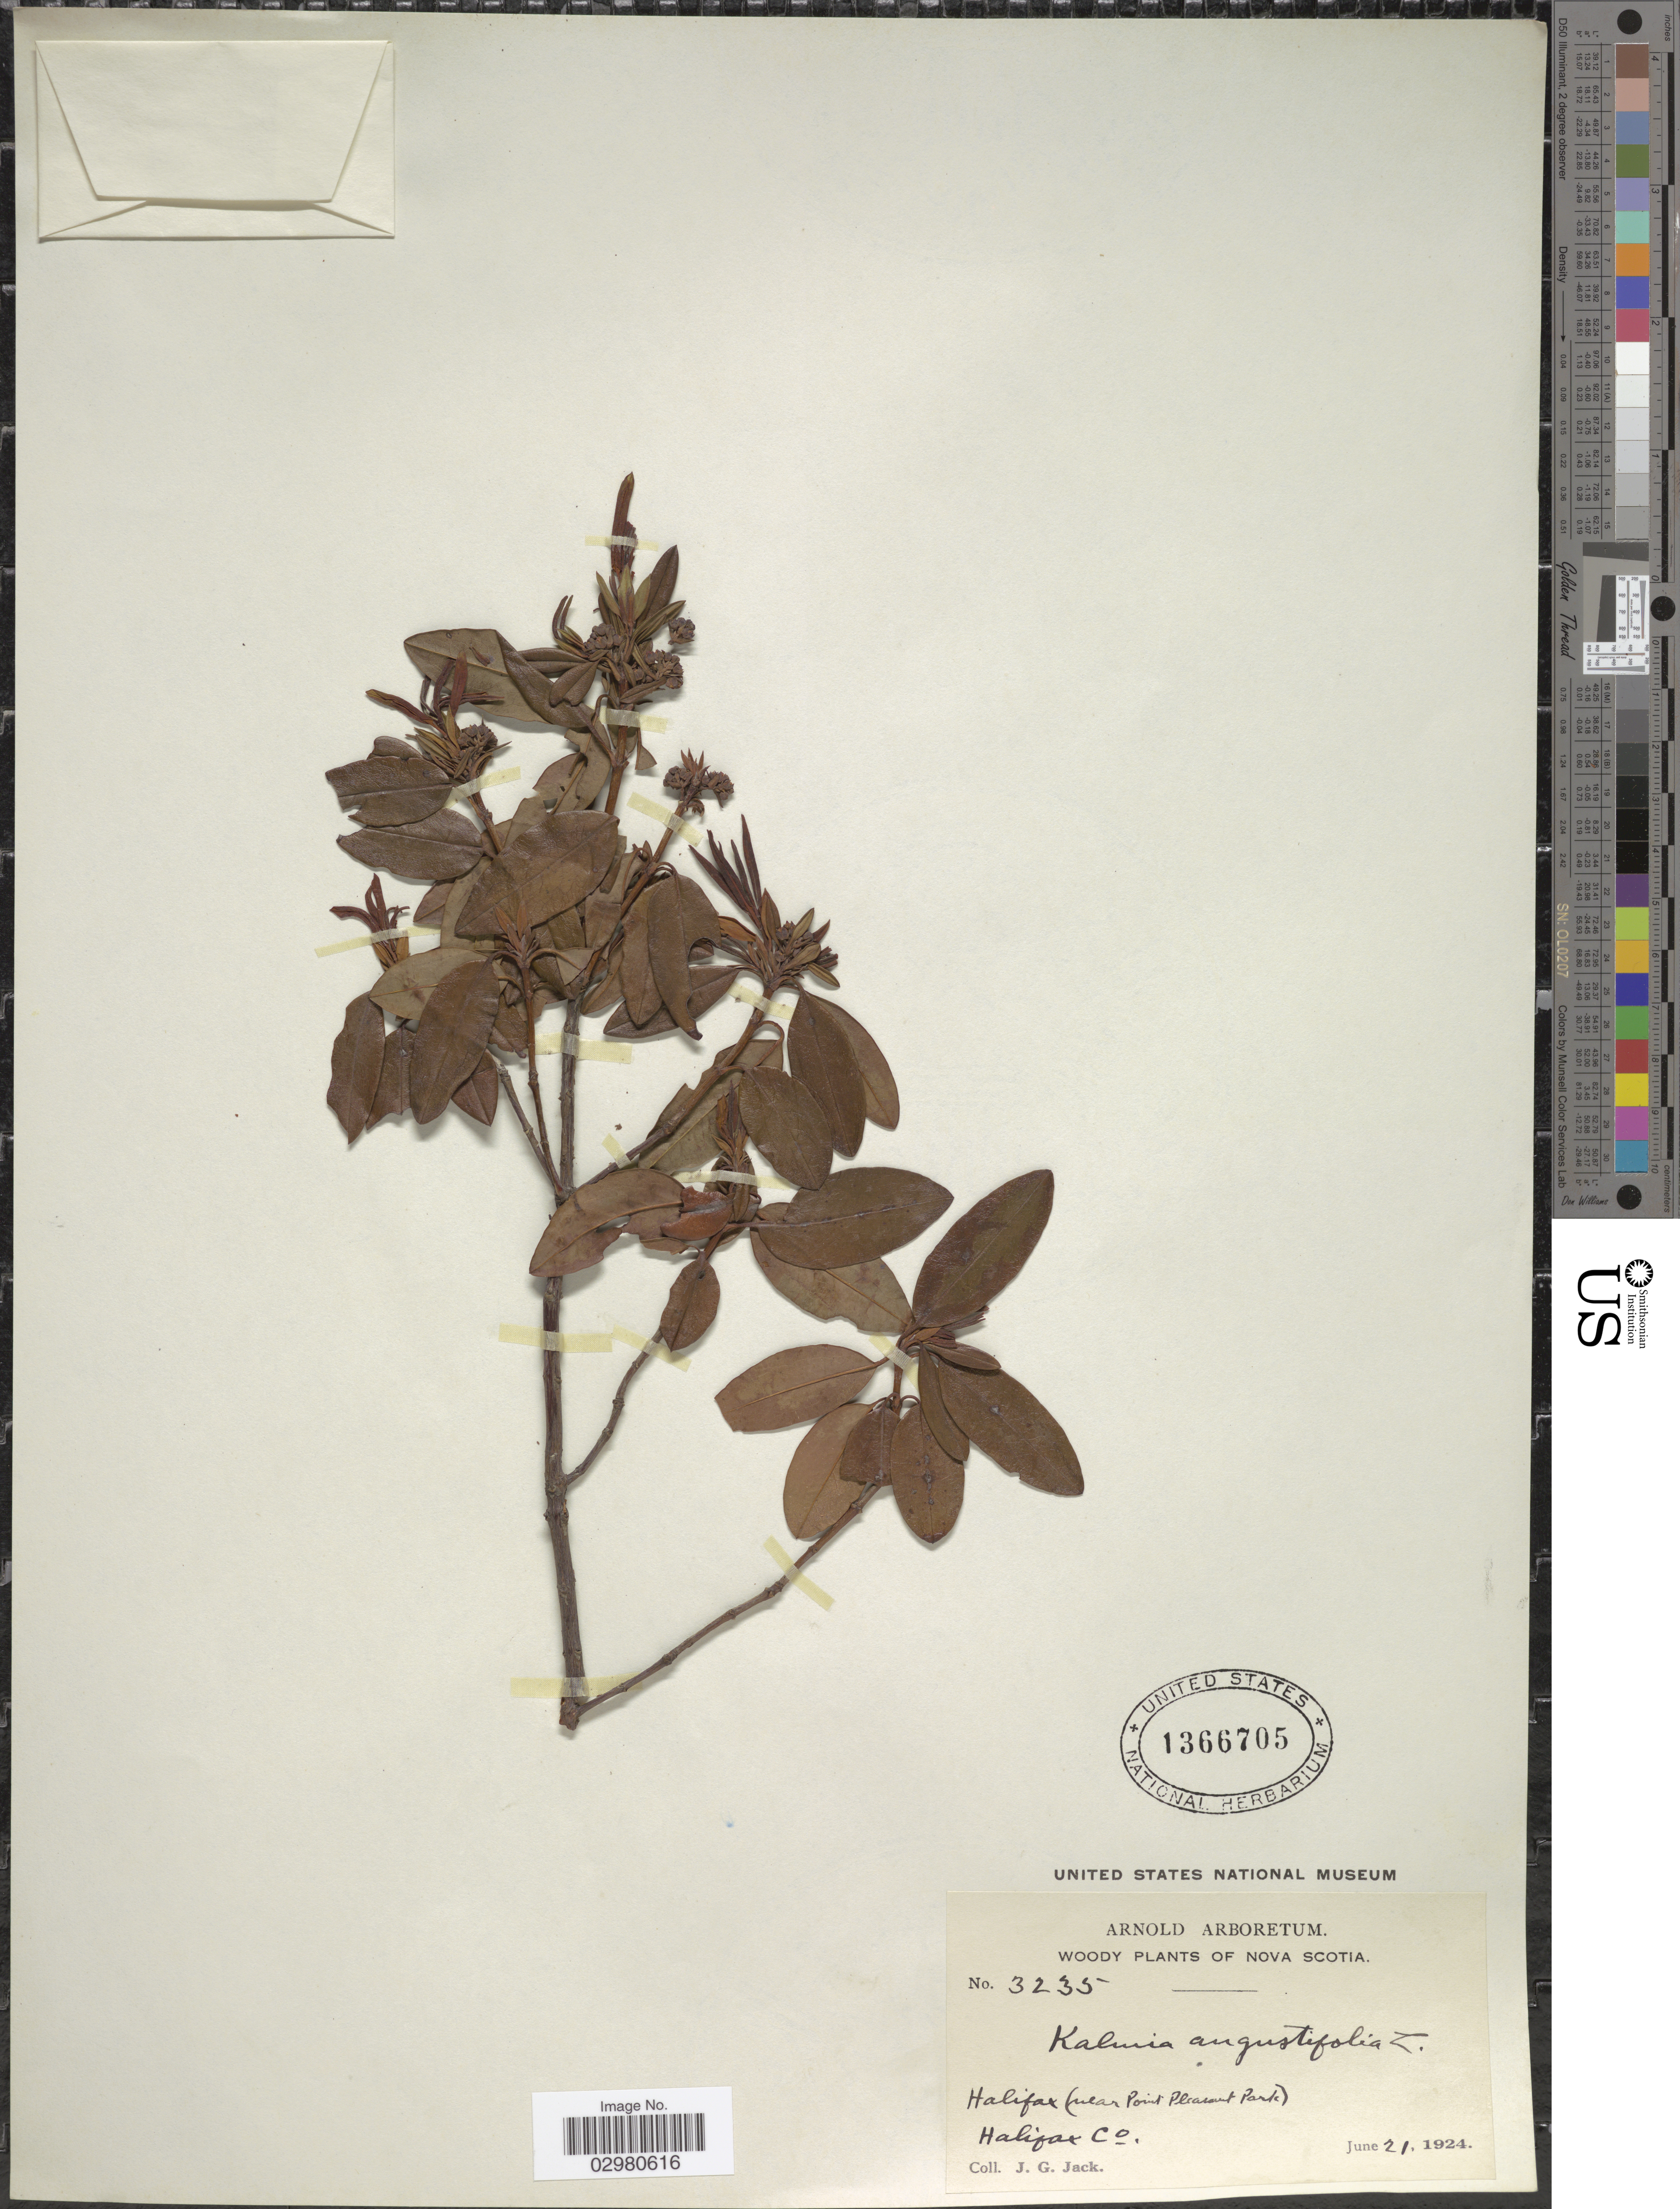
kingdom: Plantae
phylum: Tracheophyta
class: Magnoliopsida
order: Ericales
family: Ericaceae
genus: Kalmia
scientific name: Kalmia angustifolia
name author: L.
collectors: J. G. Jack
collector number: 3235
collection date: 1924-06-21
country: Canada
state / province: Nova Scotia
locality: Halifax (near Point Pleasant Park). Halifax Co.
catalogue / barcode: US 1366705